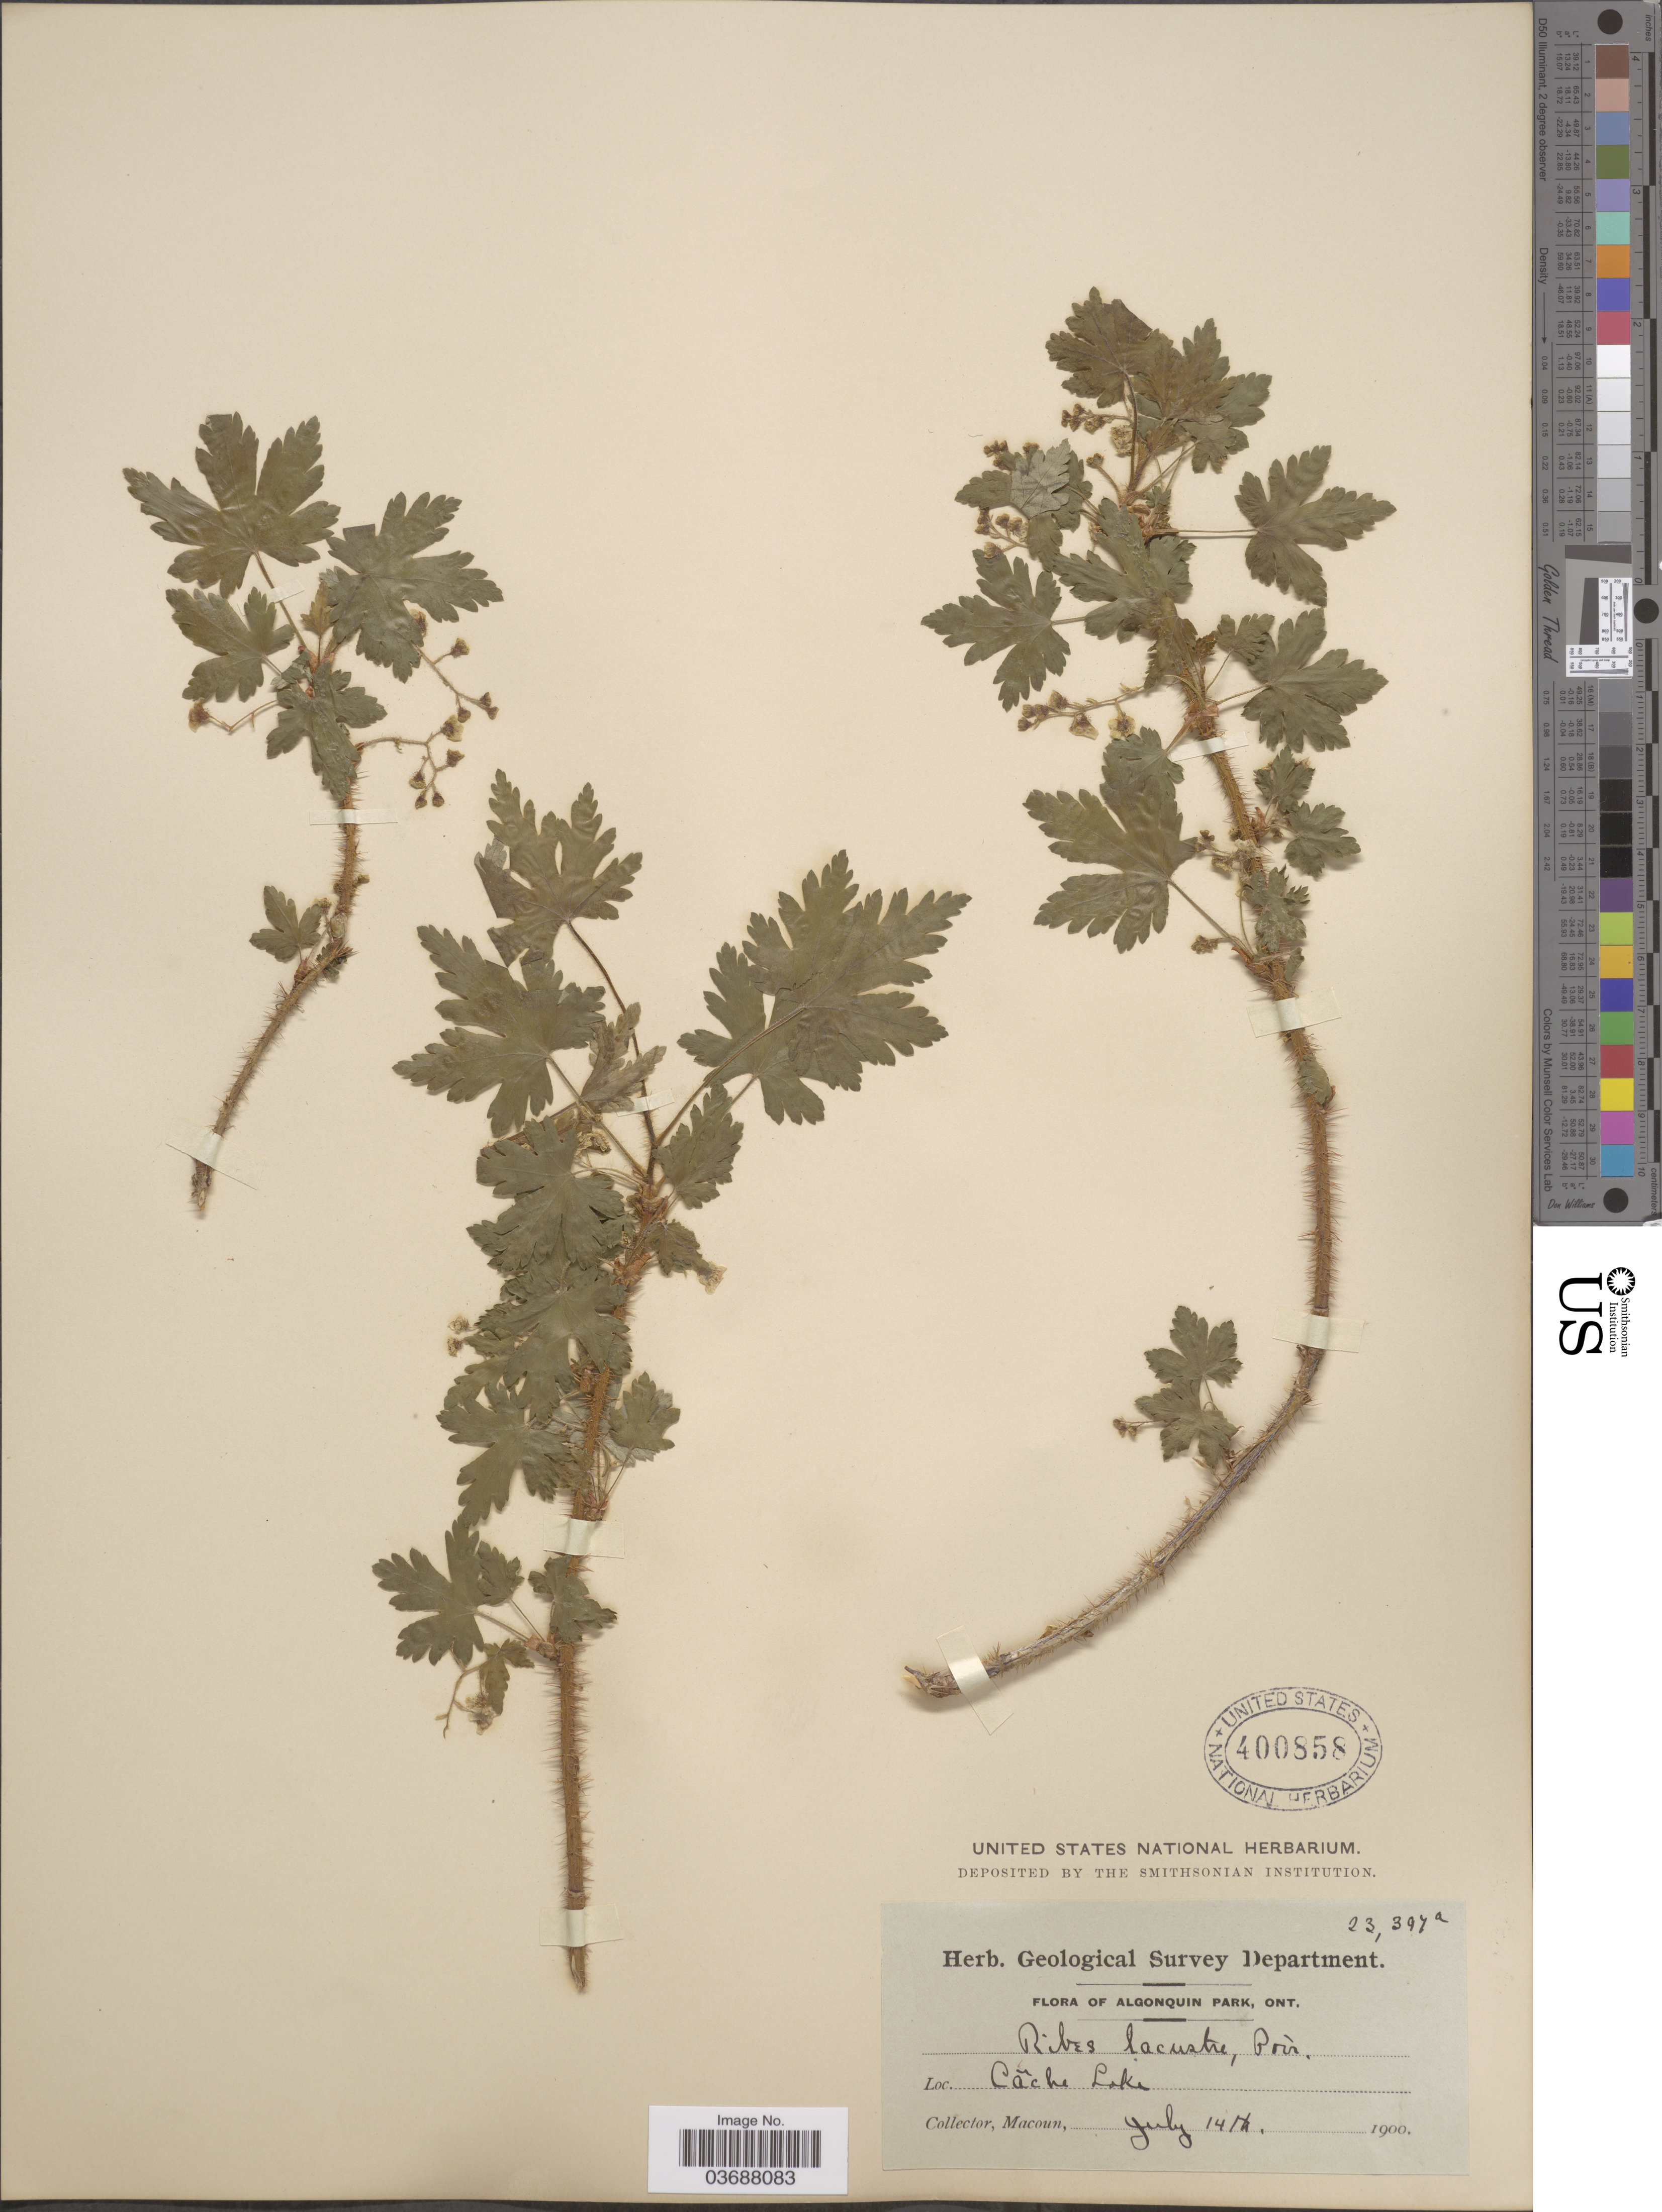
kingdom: Plantae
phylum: Tracheophyta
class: Magnoliopsida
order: Saxifragales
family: Grossulariaceae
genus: Ribes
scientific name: Ribes lacustre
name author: (Pers.) Poir.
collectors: -- Macoun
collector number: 23397a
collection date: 1900-07-14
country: Canada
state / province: Ontario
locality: Algonquin Park. Câche Lake.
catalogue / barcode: US 400858